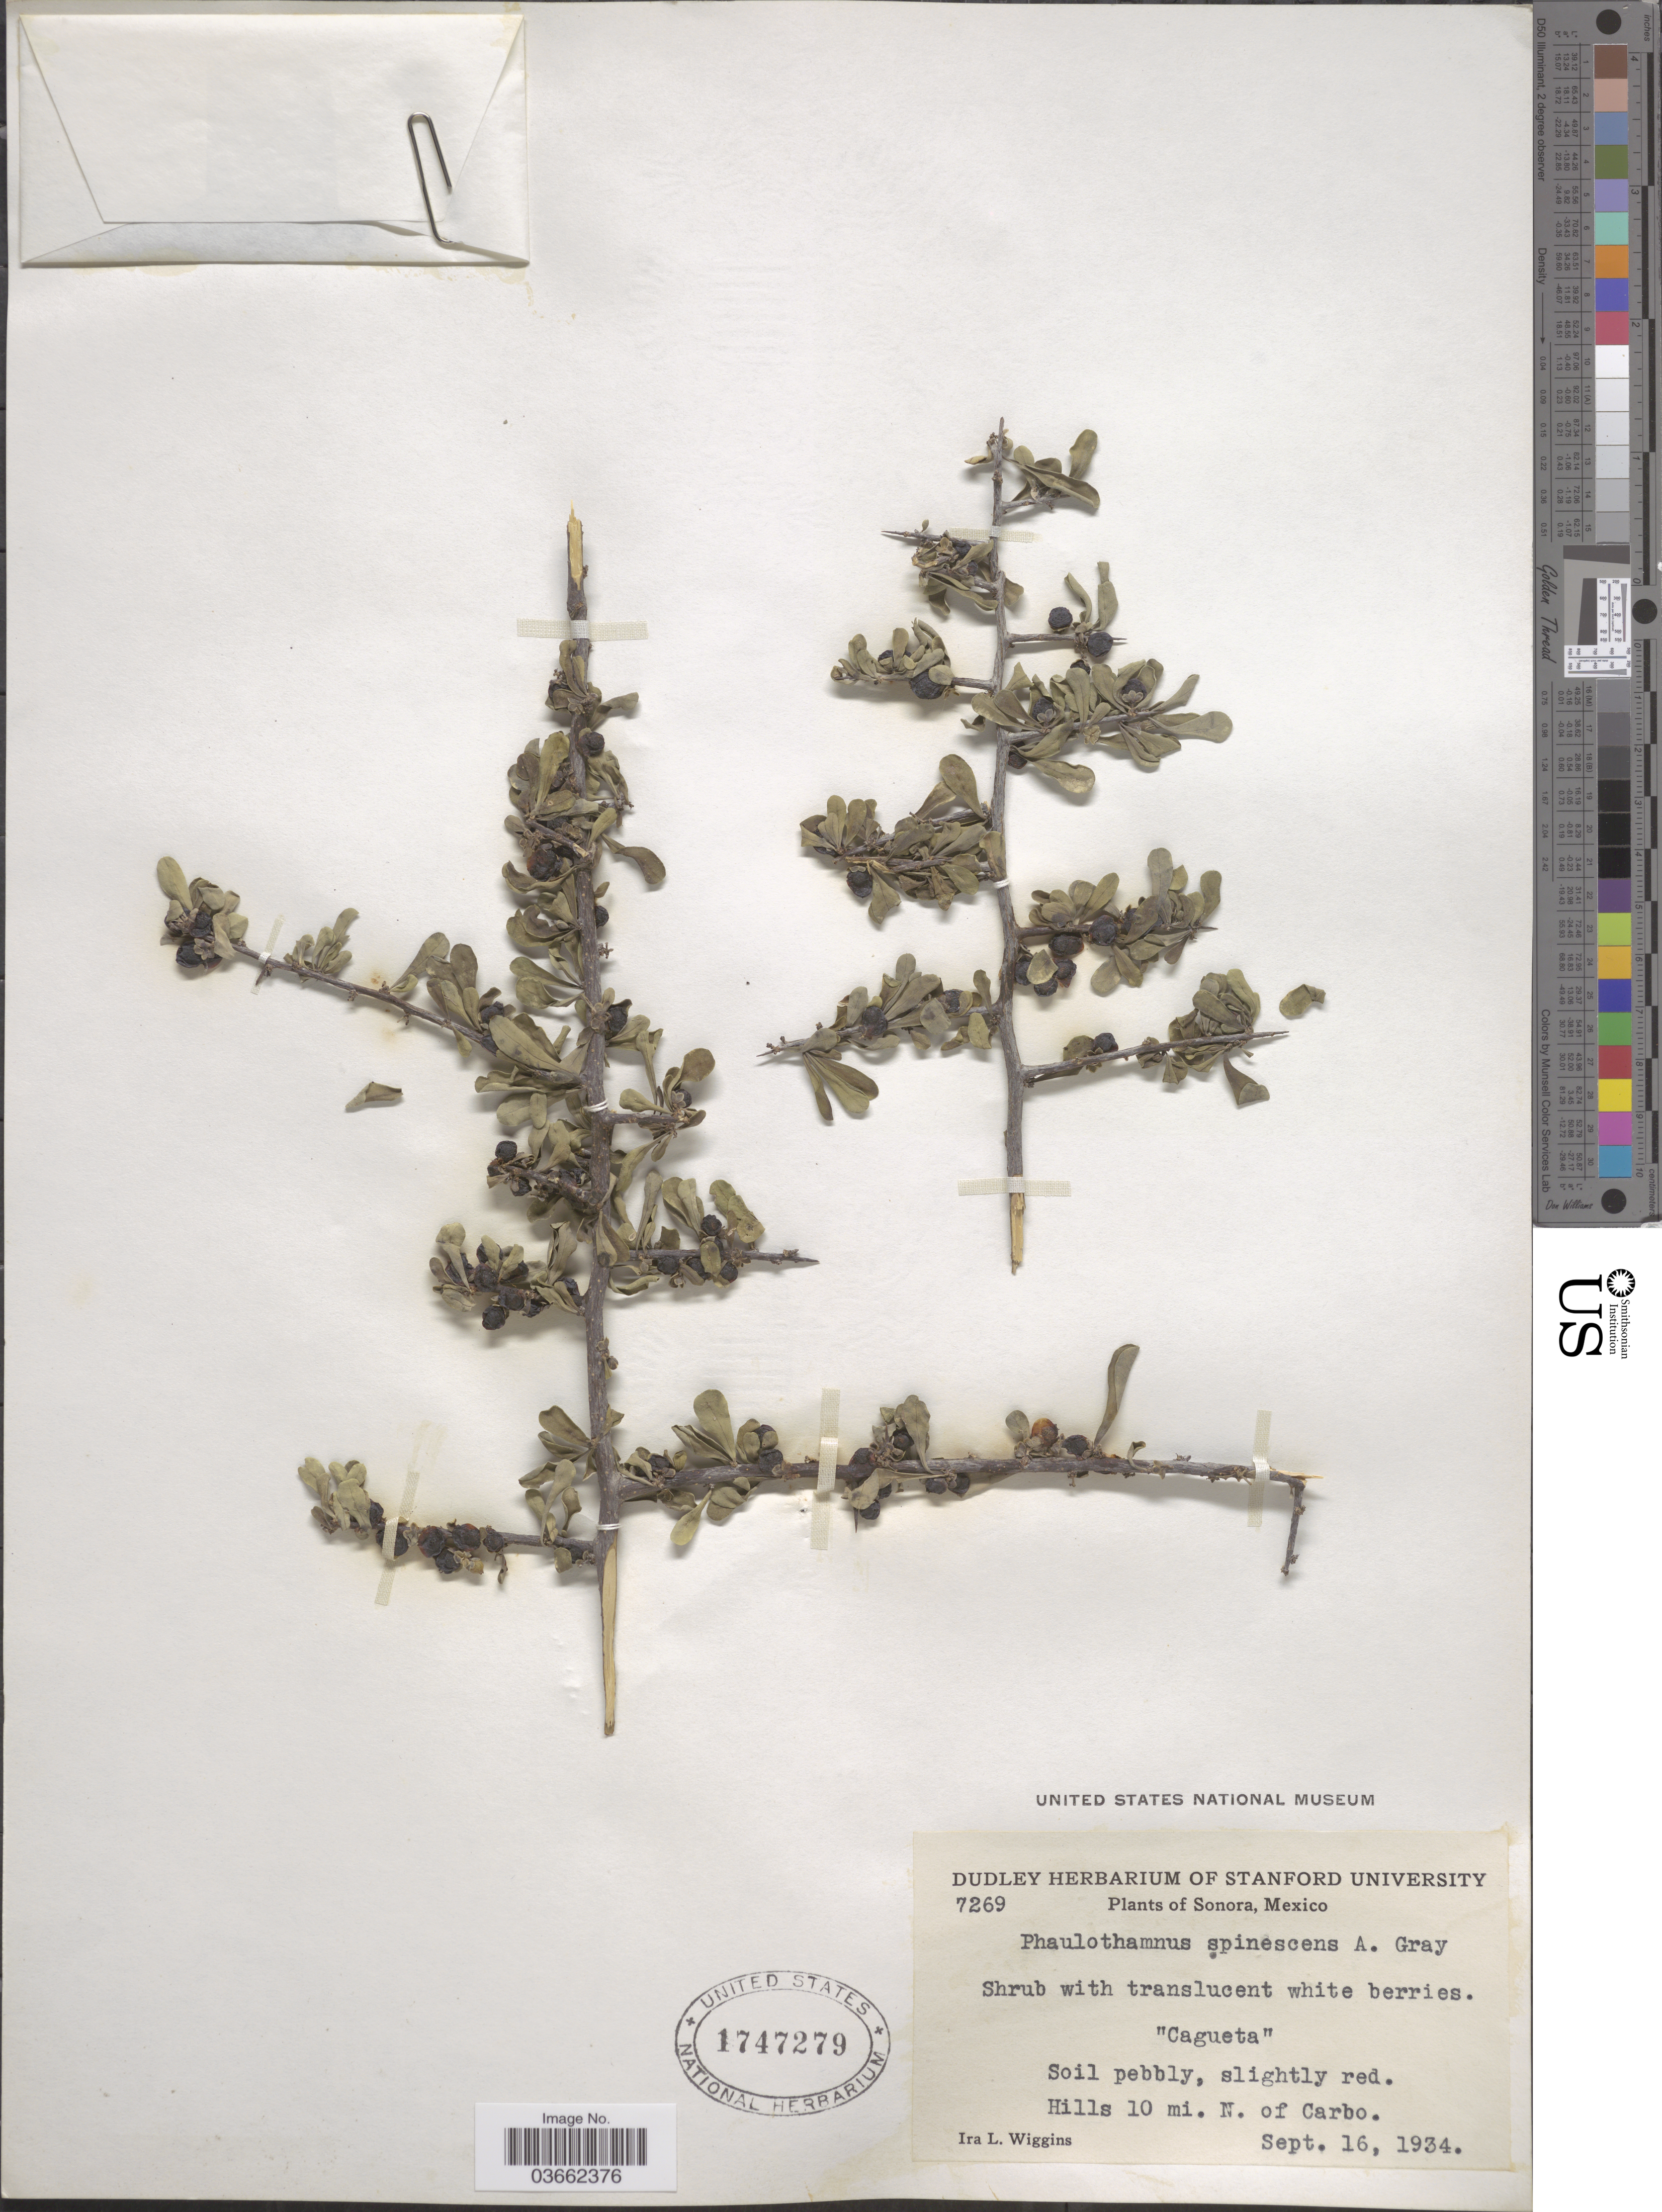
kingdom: Plantae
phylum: Tracheophyta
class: Magnoliopsida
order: Caryophyllales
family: Achatocarpaceae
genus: Phaulothamnus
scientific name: Phaulothamnus spinescens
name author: A. Gray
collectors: I. L. Wiggins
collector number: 7269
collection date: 1934-09-16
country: Mexico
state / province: Sonora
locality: Hills 10 mi. N. of Carbo.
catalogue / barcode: US 1747279